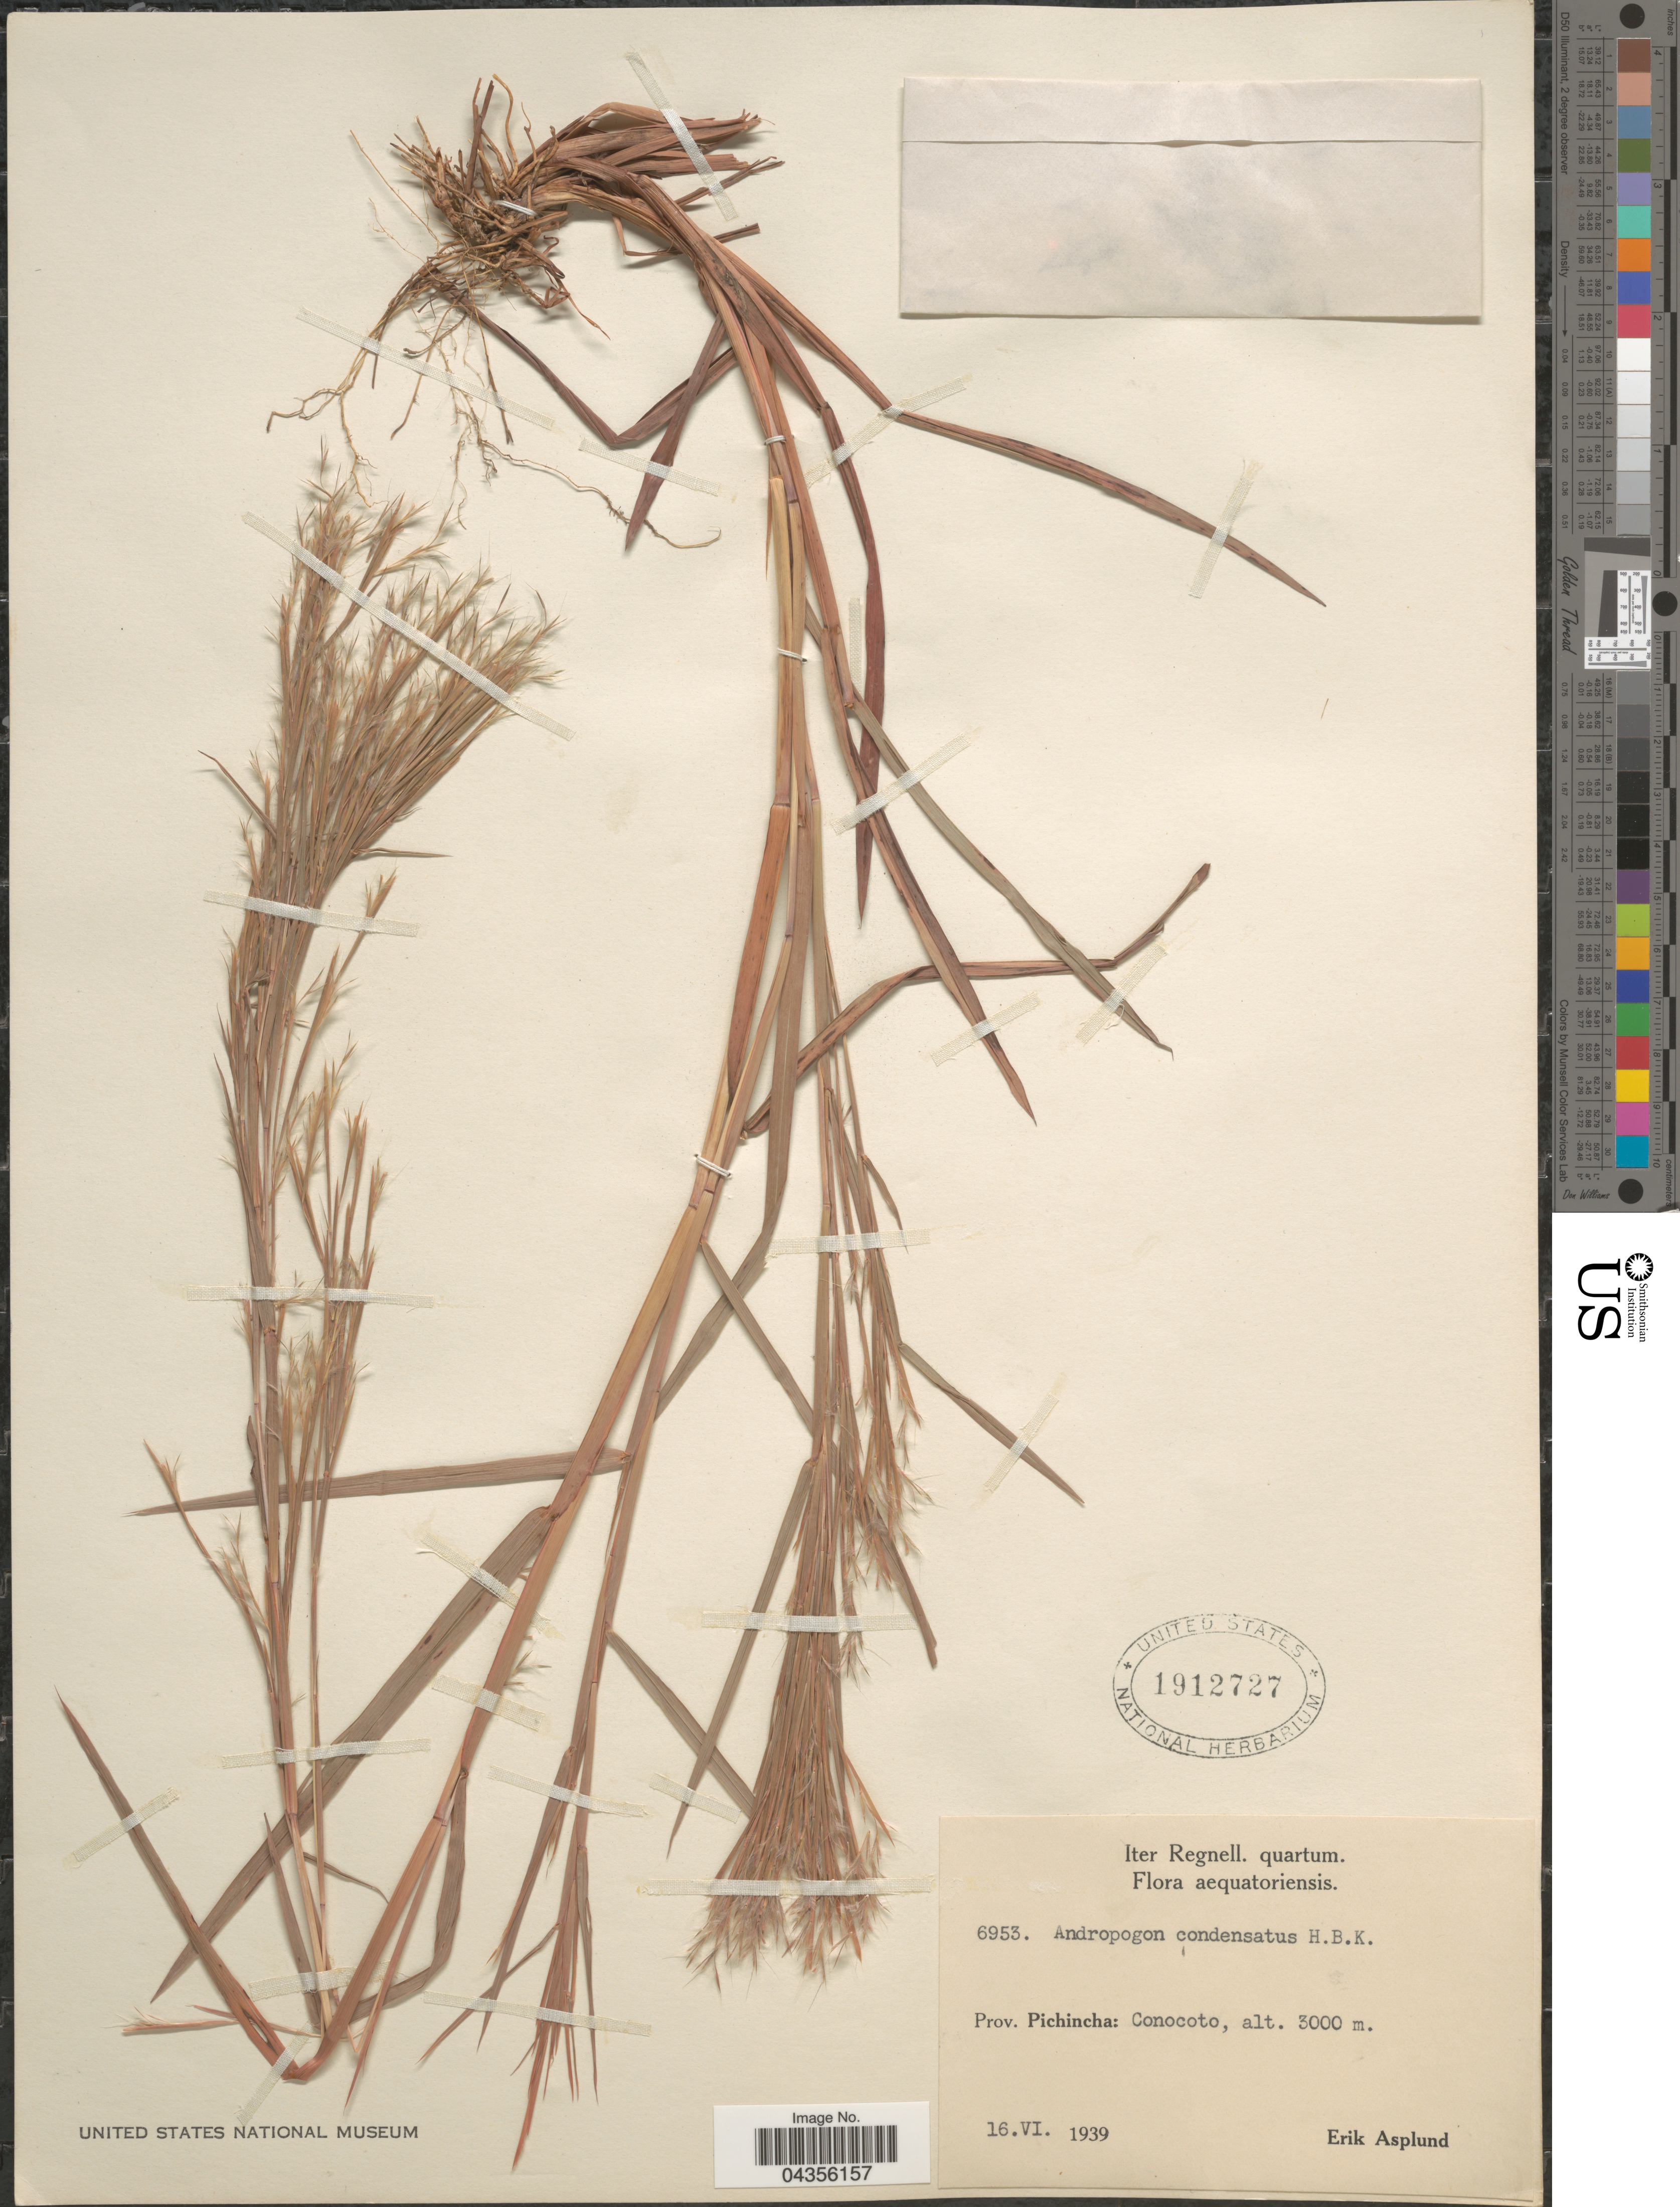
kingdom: Plantae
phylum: Tracheophyta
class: Liliopsida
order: Poales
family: Poaceae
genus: Schizachyrium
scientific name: Schizachyrium condensatum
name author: (Kunth) Nees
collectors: E. Asplund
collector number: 6953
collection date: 1939-06-16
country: Ecuador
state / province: Pichincha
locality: Iter Regnell. quartum. Conocoto.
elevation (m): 3000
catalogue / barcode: US 1912727